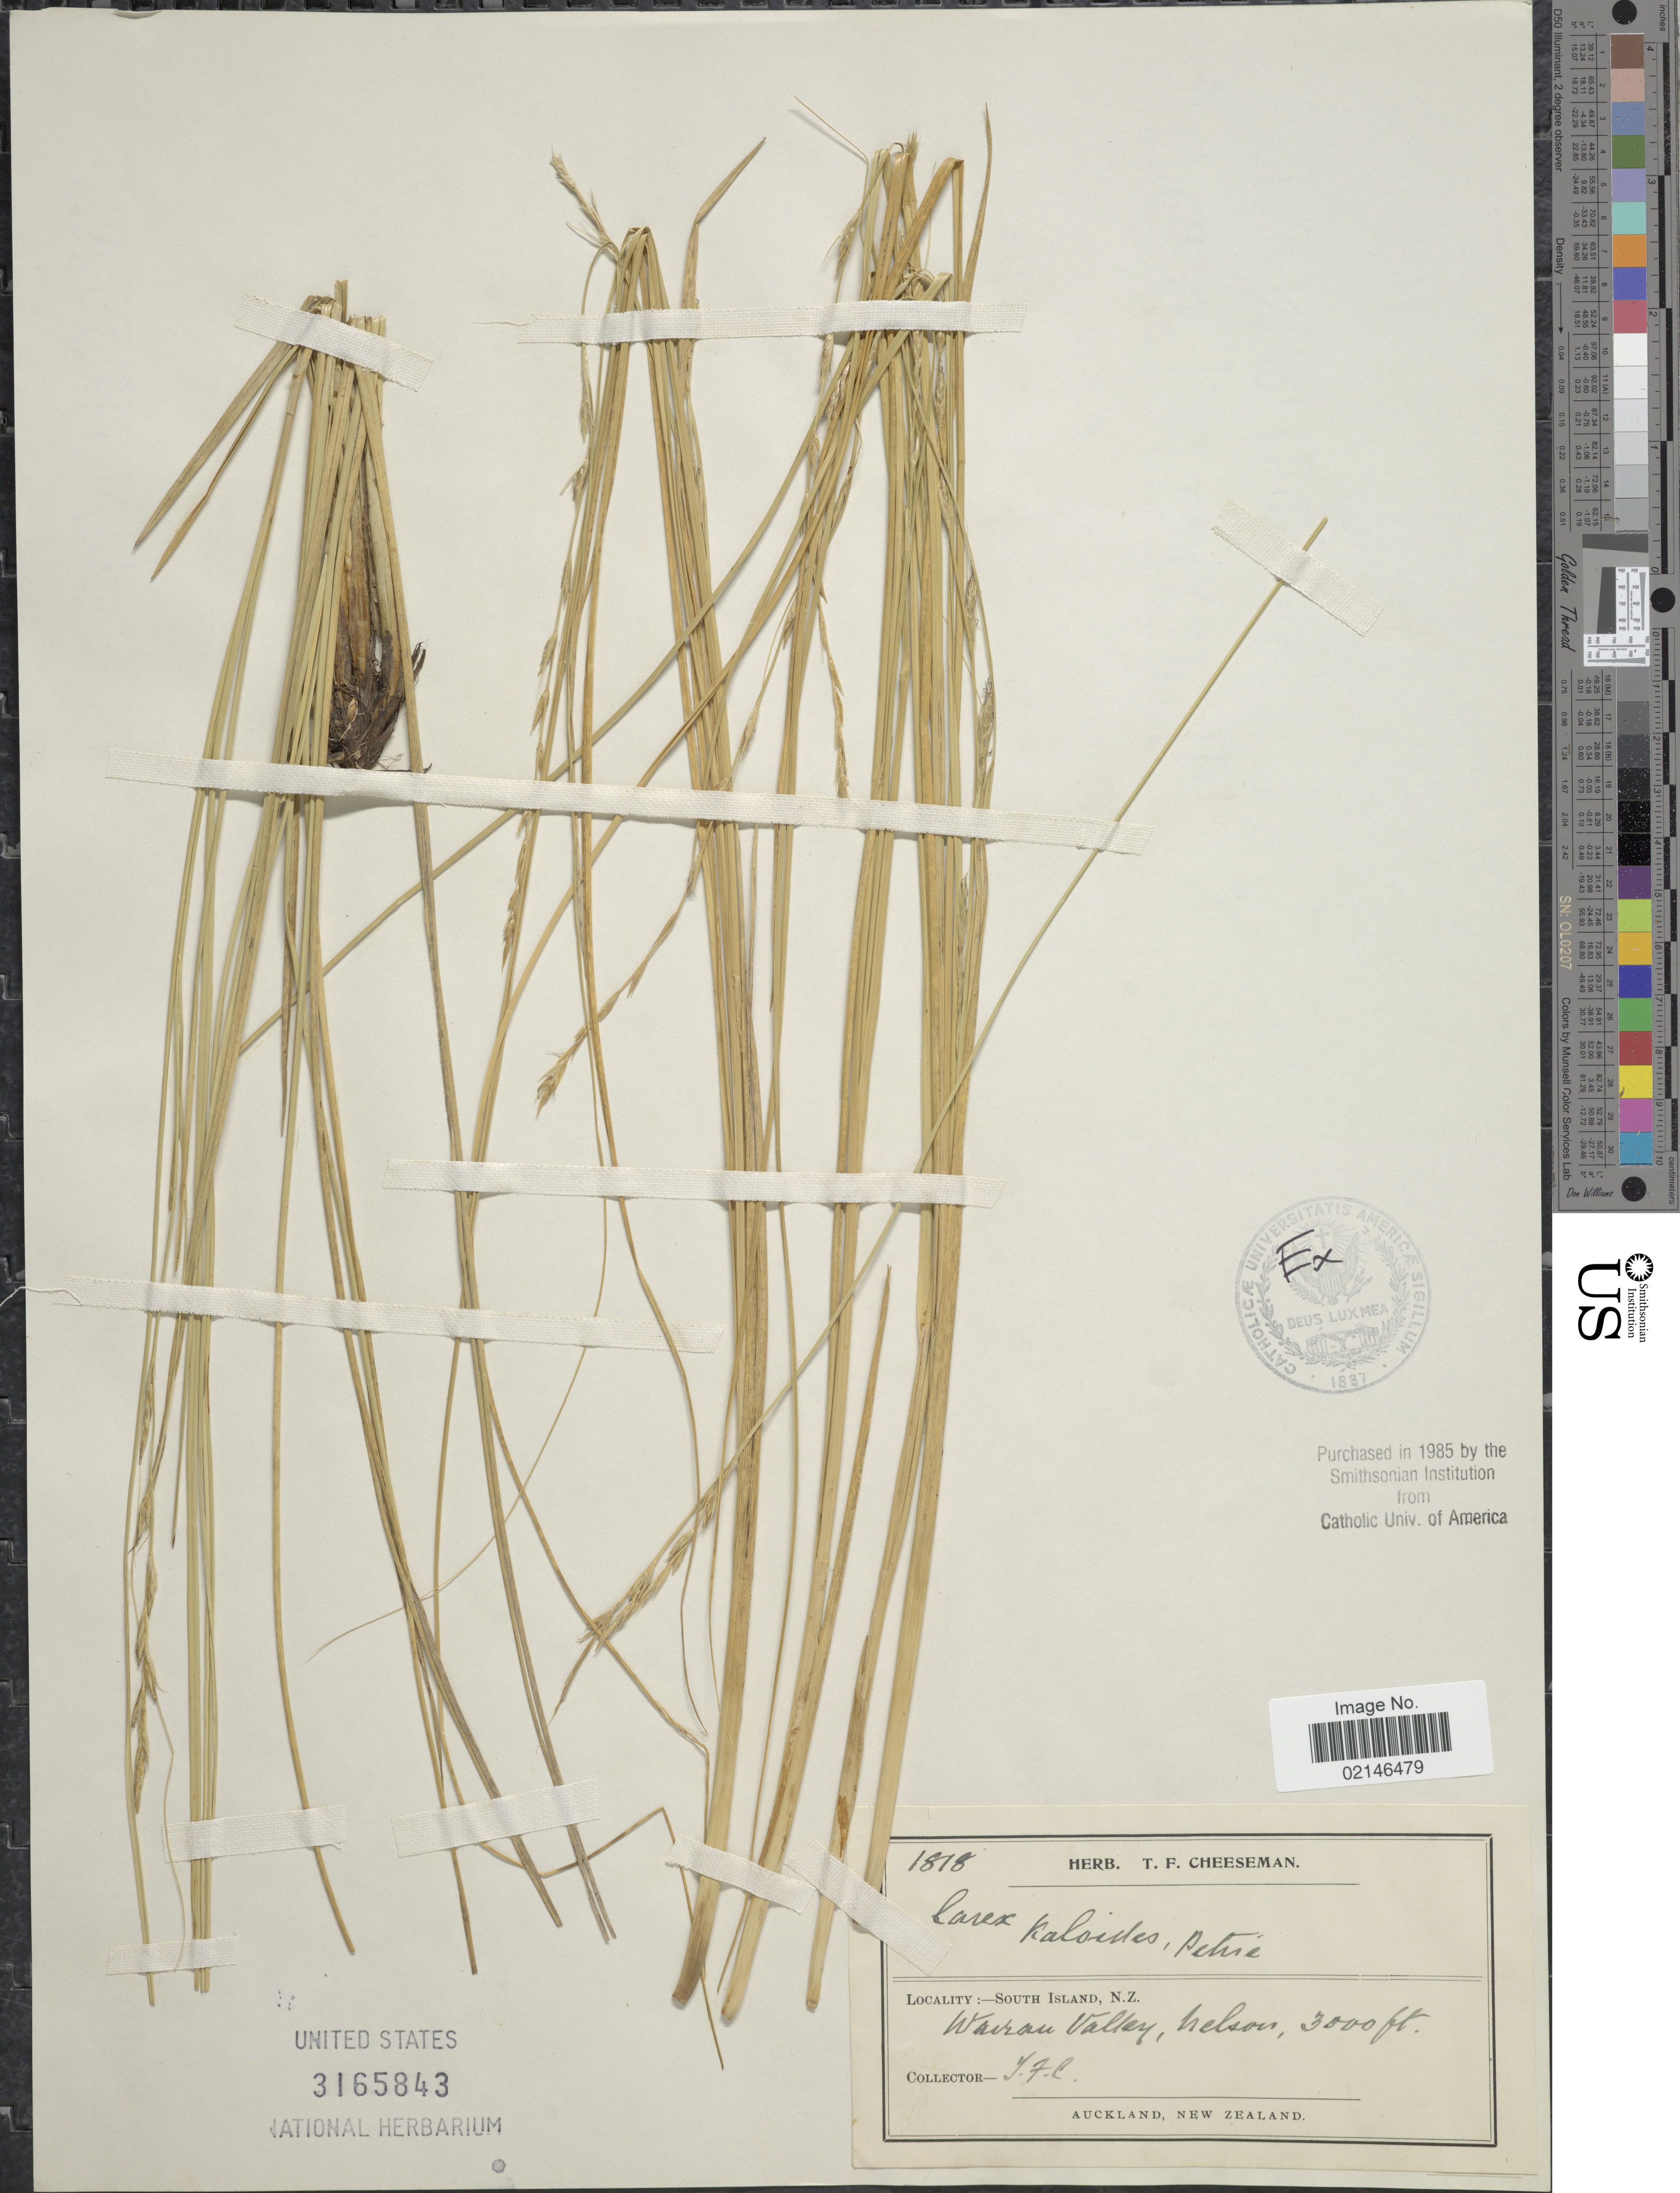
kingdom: Plantae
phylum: Tracheophyta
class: Liliopsida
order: Poales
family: Cyperaceae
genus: Carex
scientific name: Carex kaloides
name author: Petrie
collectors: T. F. Cheeseman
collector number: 1818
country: New Zealand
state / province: Nelson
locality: South Island, Wairan Valley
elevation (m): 914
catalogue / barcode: US 3165843